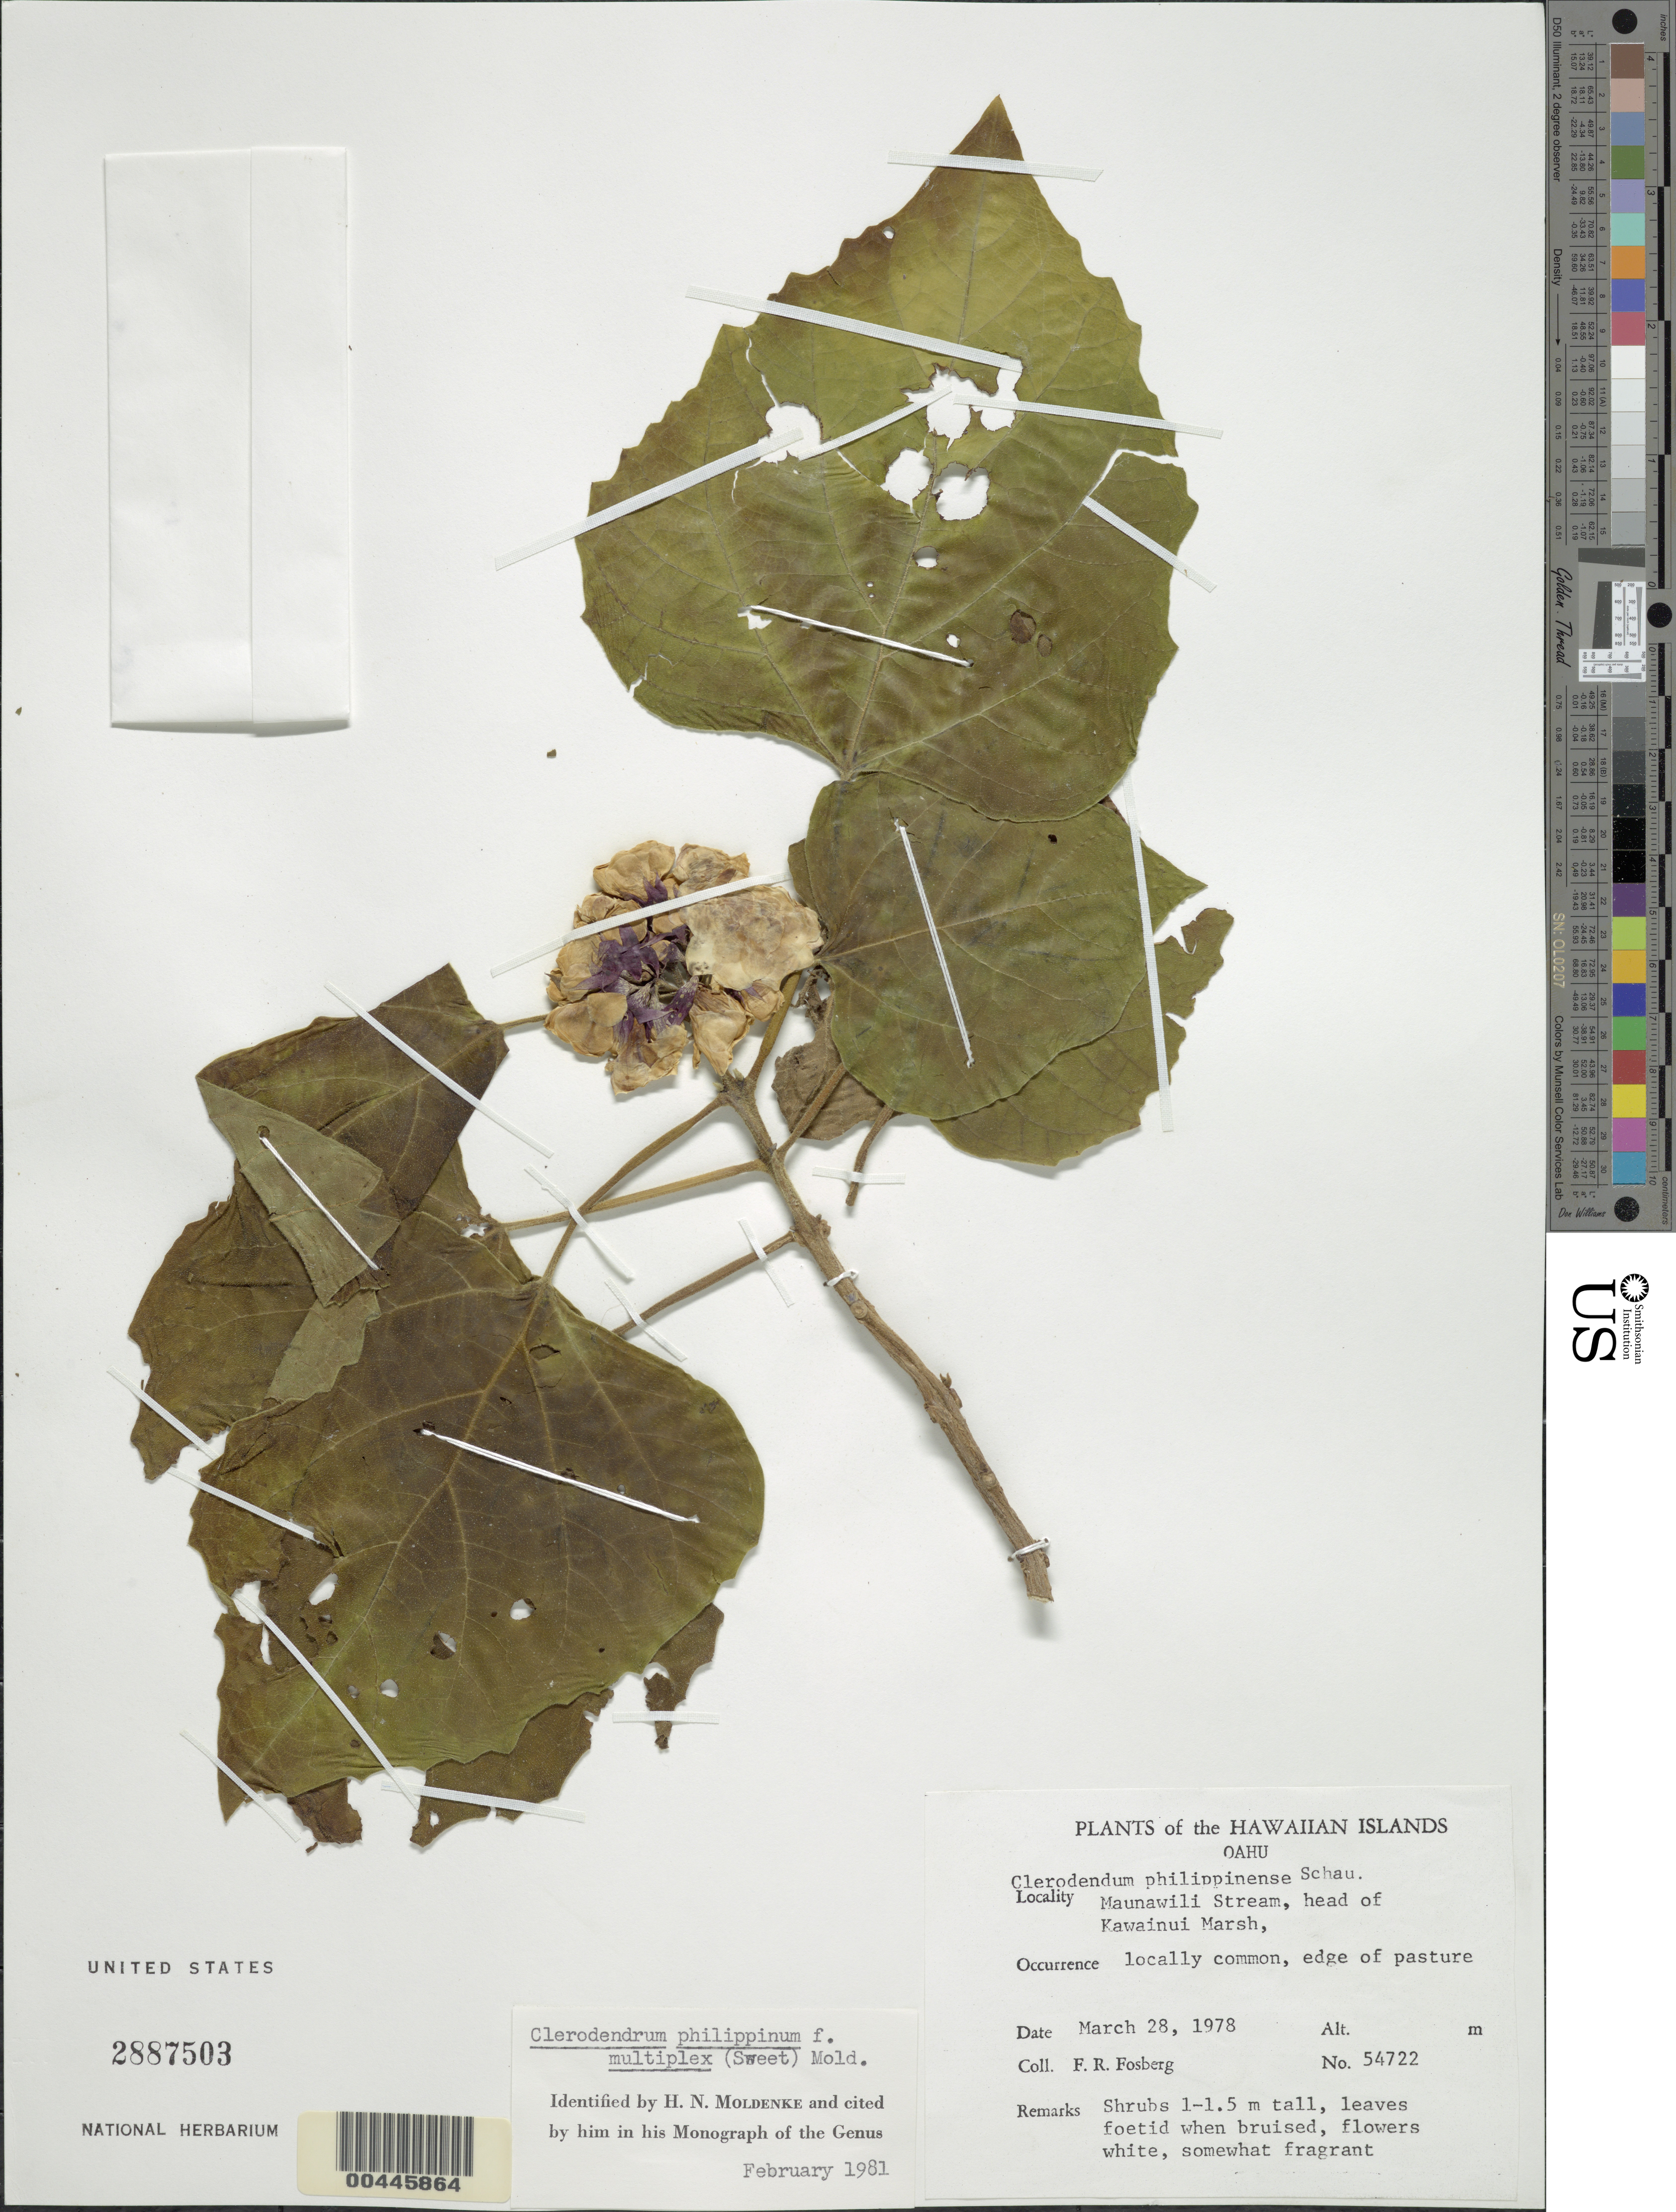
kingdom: Plantae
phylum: Tracheophyta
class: Magnoliopsida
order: Lamiales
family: Lamiaceae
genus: Clerodendrum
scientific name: Clerodendrum chinense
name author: (Osbeck) Mabb.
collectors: F. R. Fosberg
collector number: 54722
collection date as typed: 28 Mar 1978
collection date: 1978-03-28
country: United States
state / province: Hawaii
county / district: Honolulu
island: Oahu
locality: Maunawili Stream, head of Kawainui Marsh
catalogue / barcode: US 2887503